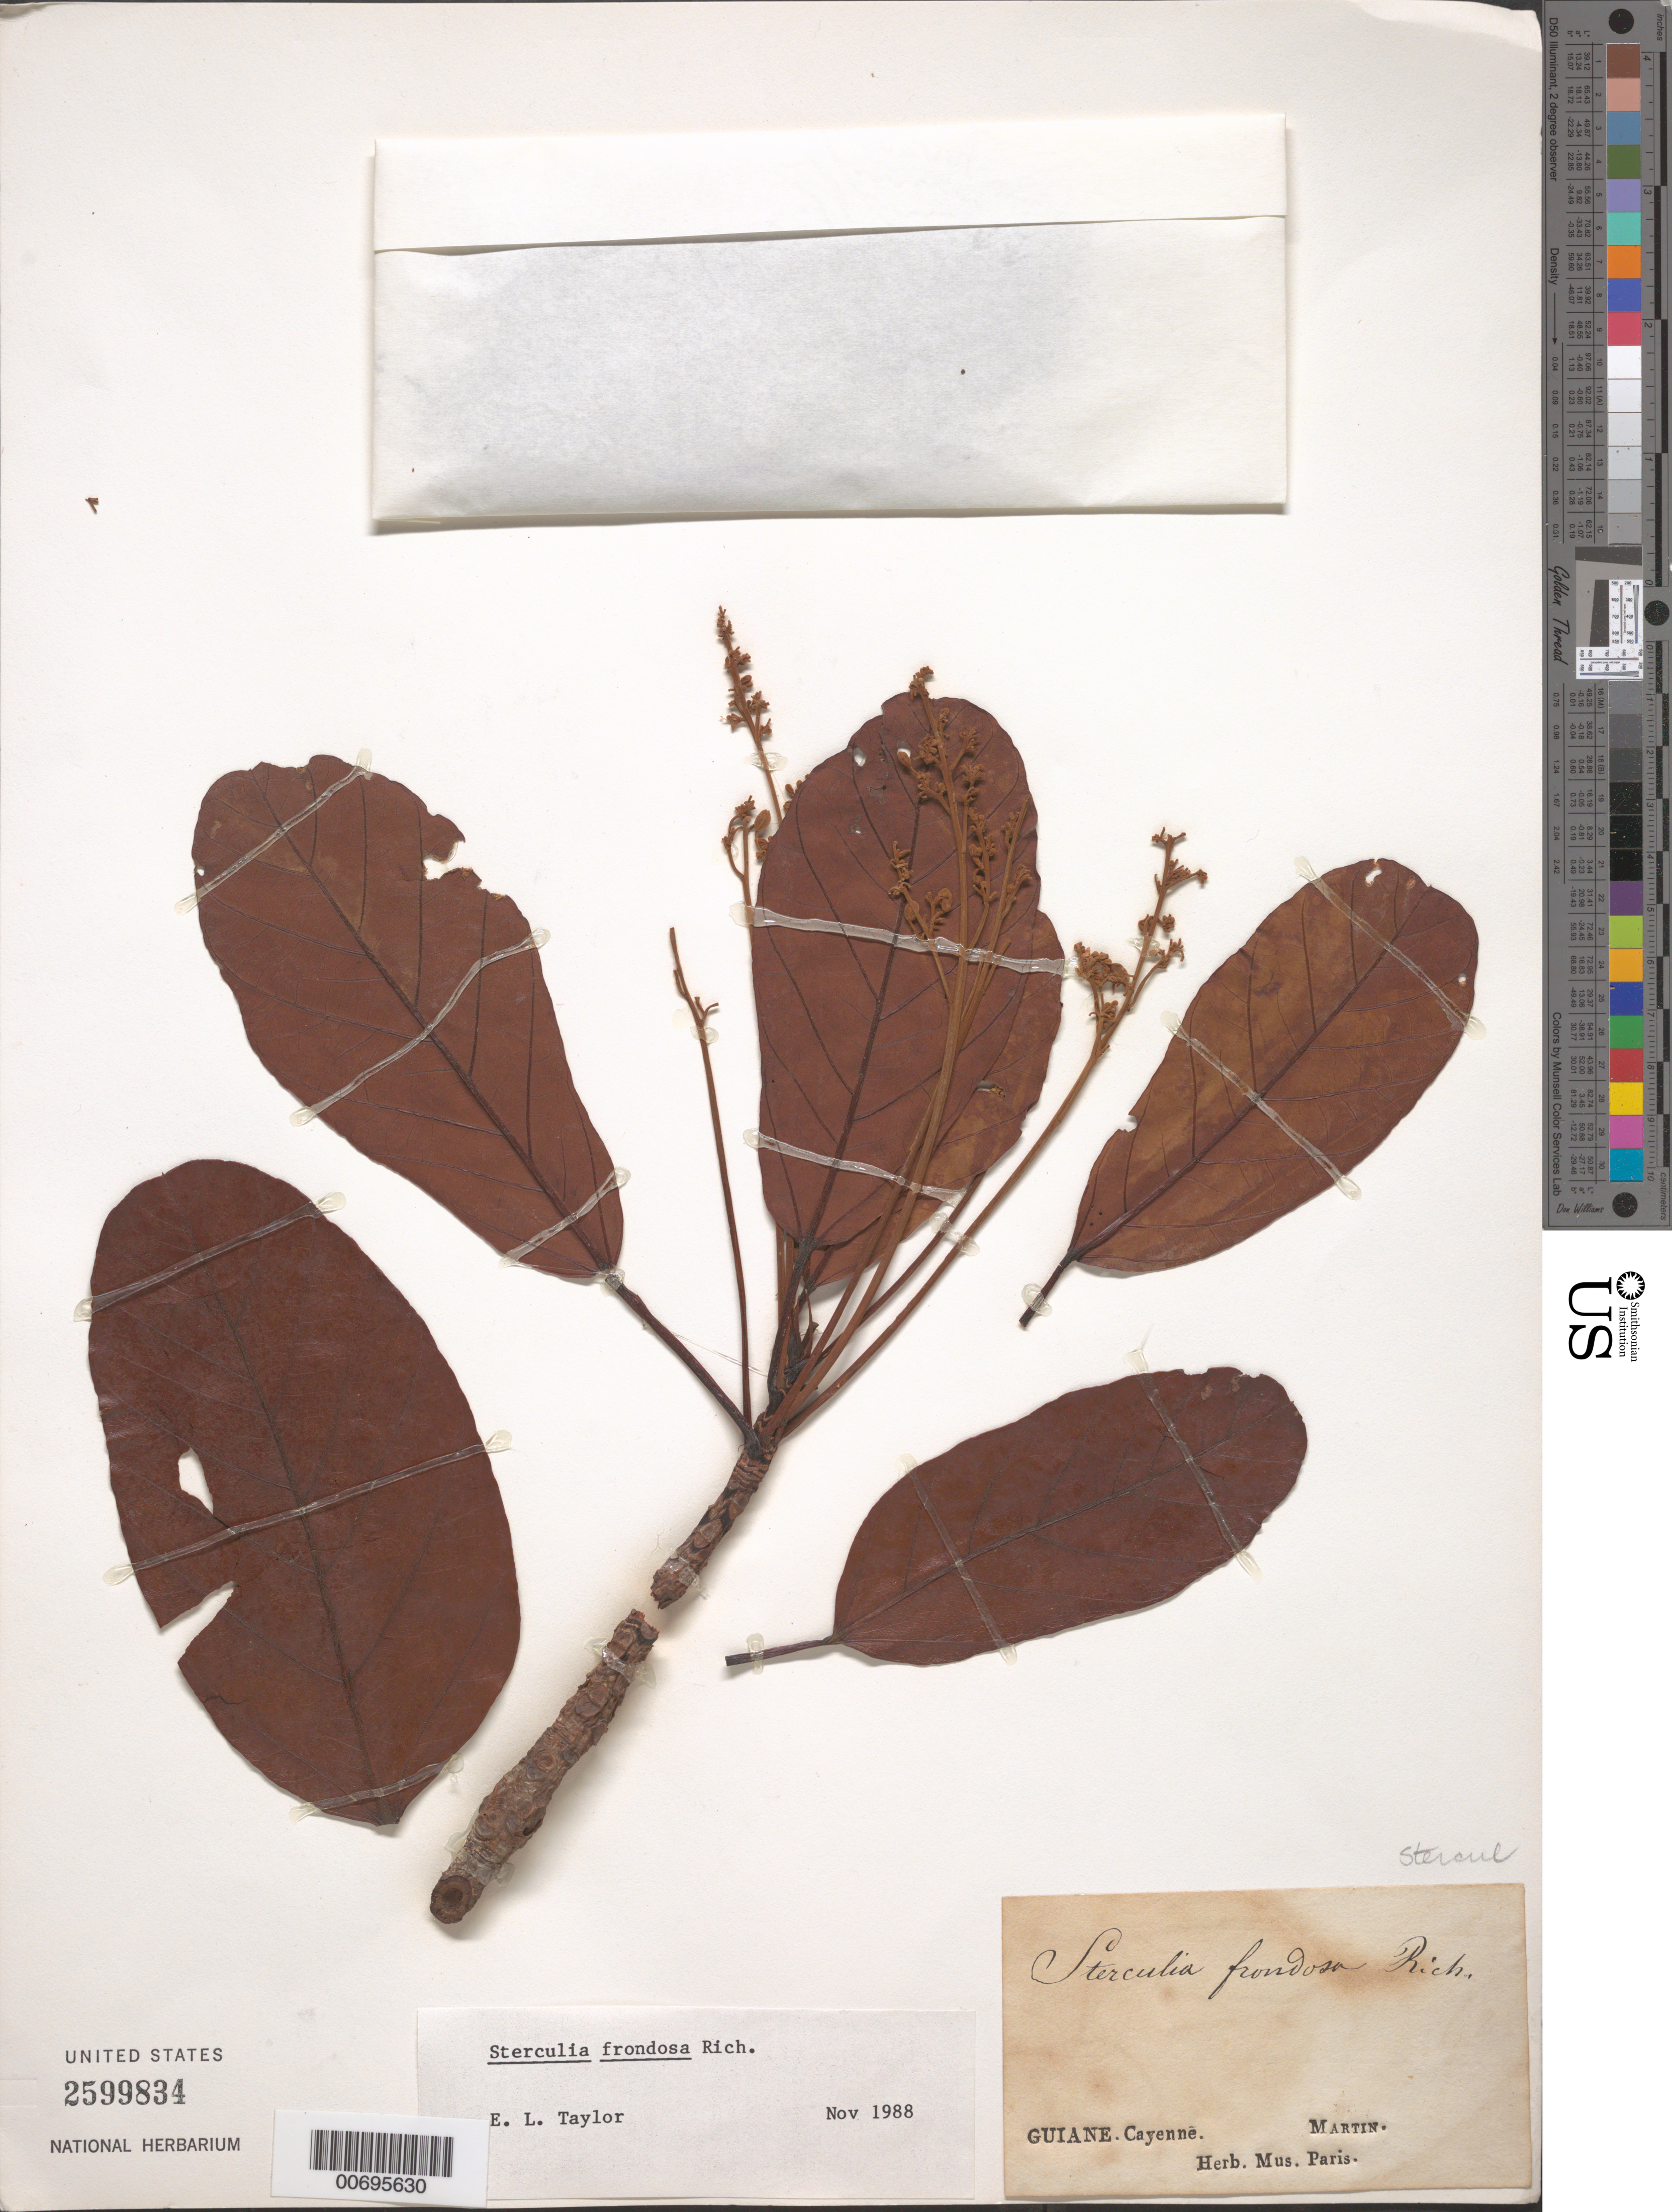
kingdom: Plantae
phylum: Tracheophyta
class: Magnoliopsida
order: Malvales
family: Malvaceae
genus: Sterculia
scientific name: Sterculia frondosa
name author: Rich.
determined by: Taylor, E. L.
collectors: J. Martin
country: French Guiana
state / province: Cayenne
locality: Cayenne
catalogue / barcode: US 2599834